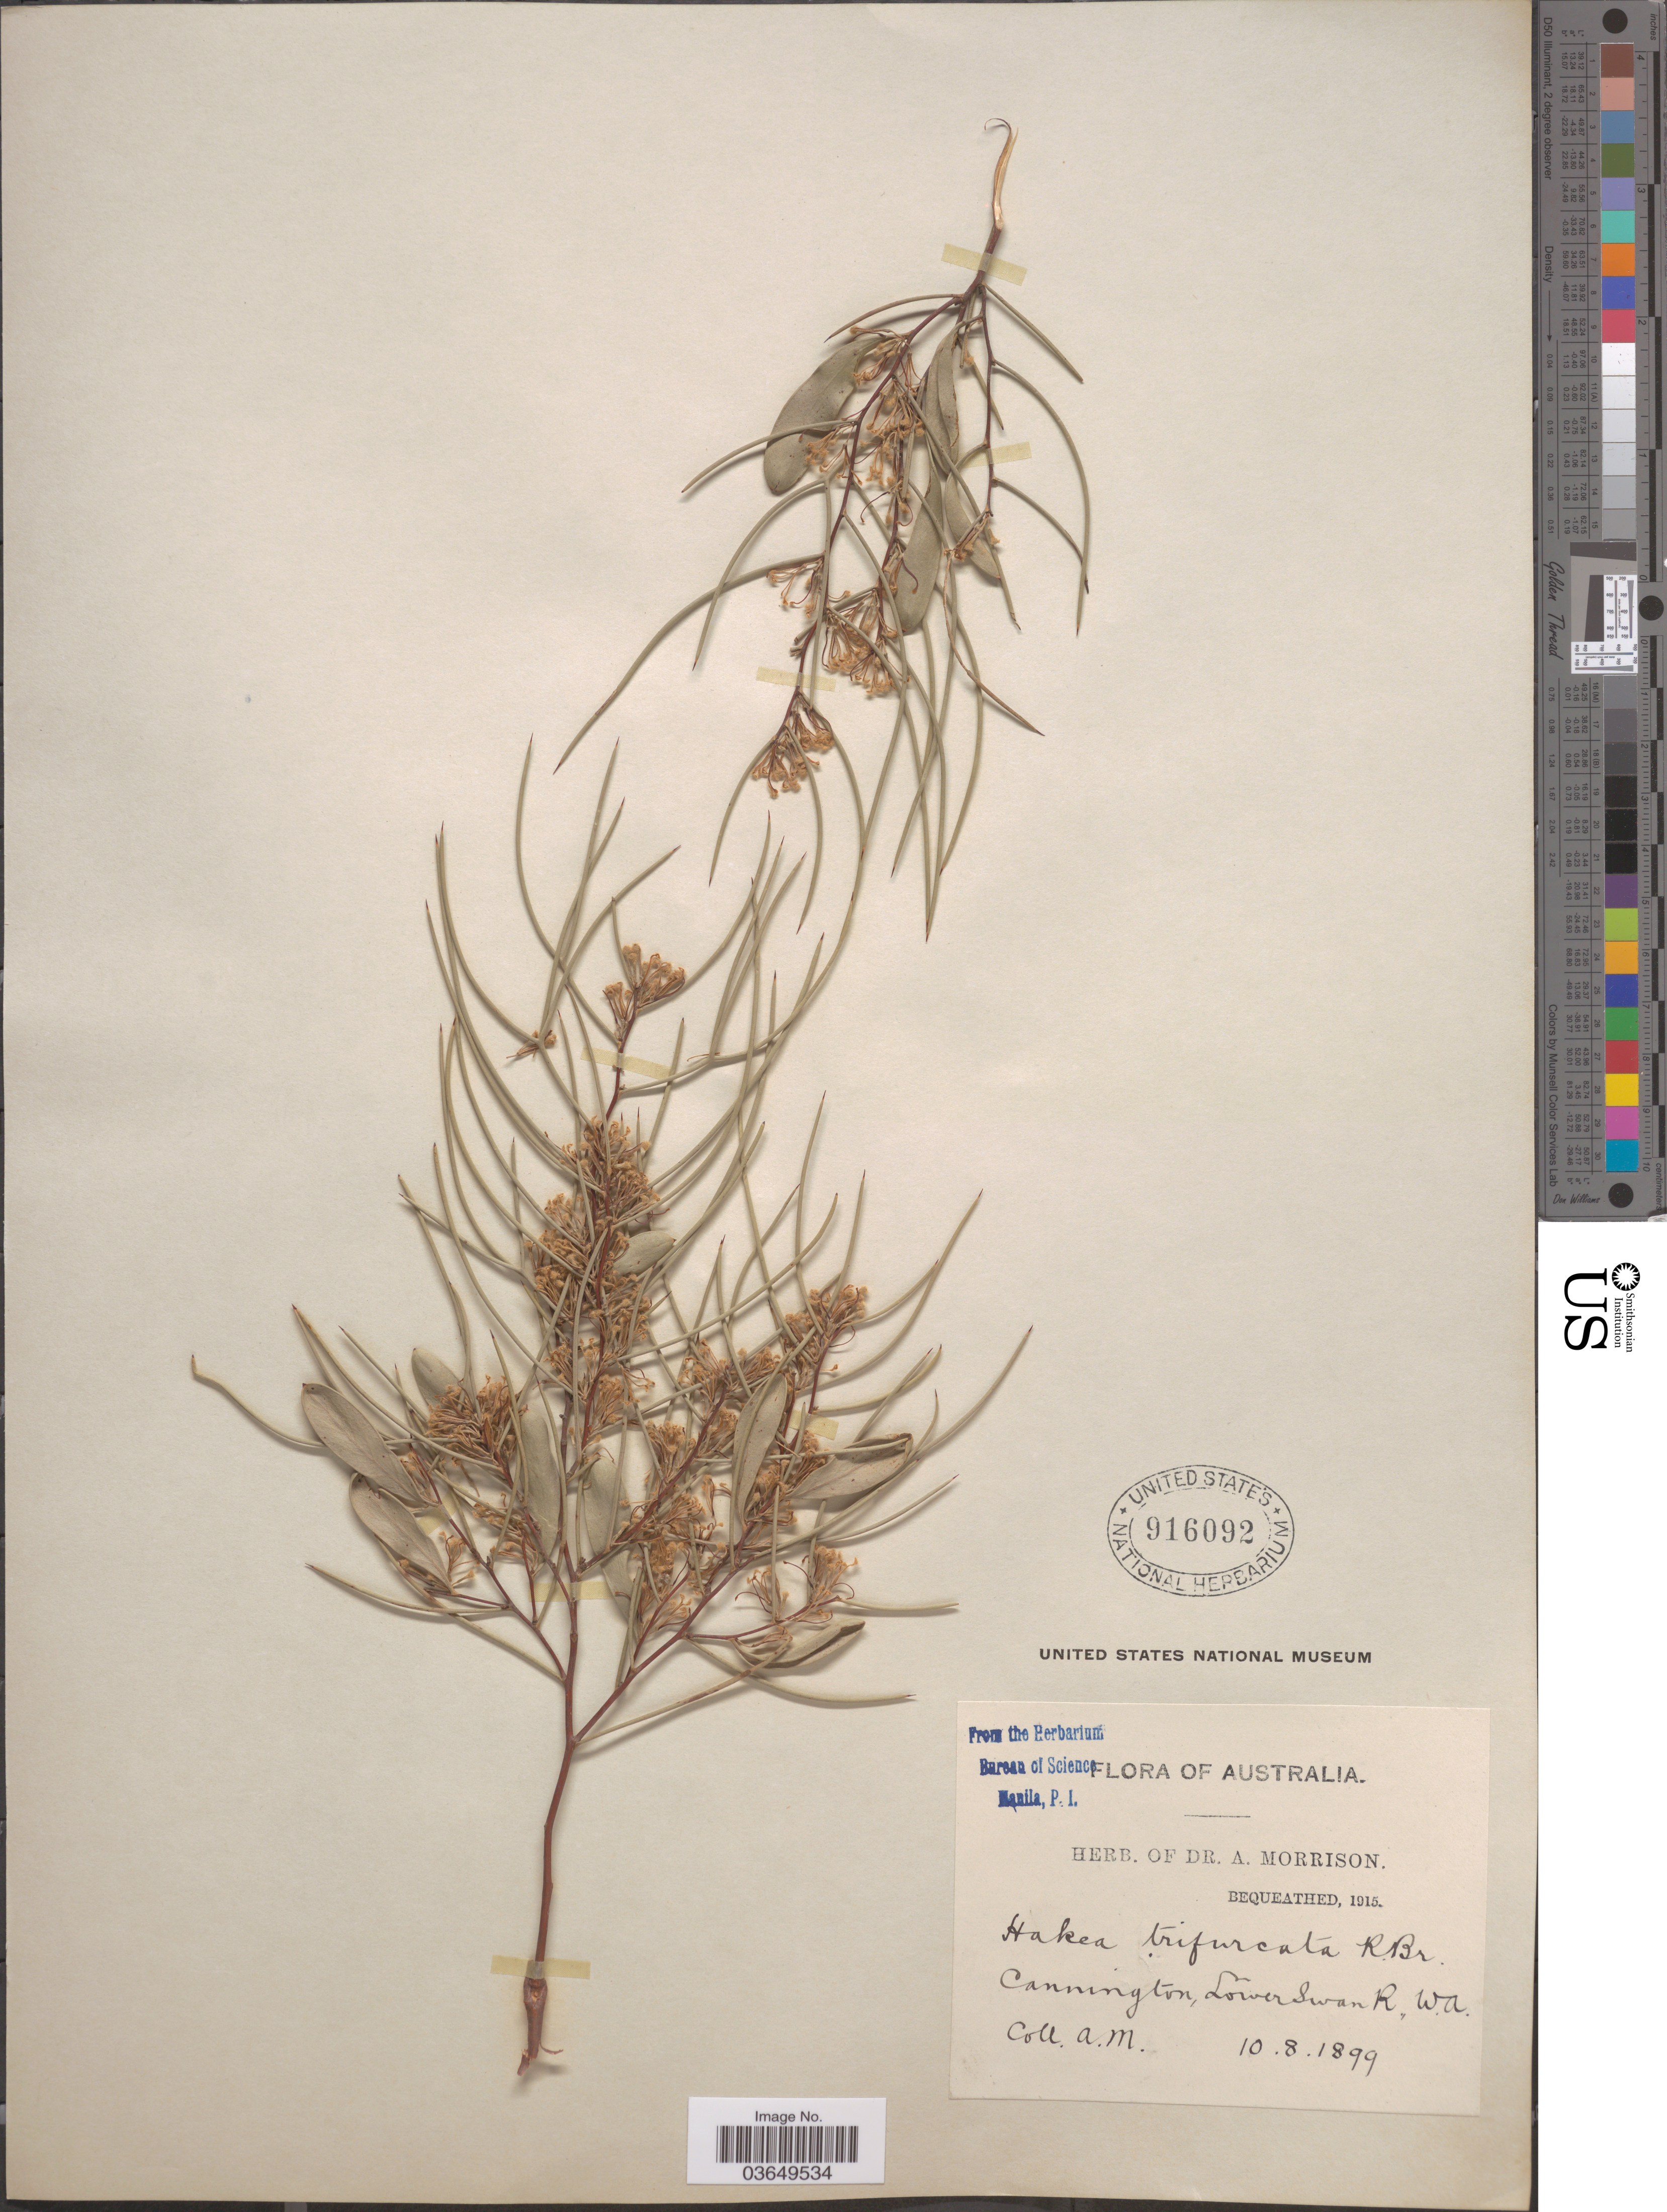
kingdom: Plantae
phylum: Tracheophyta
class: Magnoliopsida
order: Proteales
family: Proteaceae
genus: Hakea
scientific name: Hakea trifurcata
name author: R. Br.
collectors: A. Morrison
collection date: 1899-08-10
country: Australia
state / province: Western Australia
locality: Cannington, Lower Swan R.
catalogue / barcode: US 916092